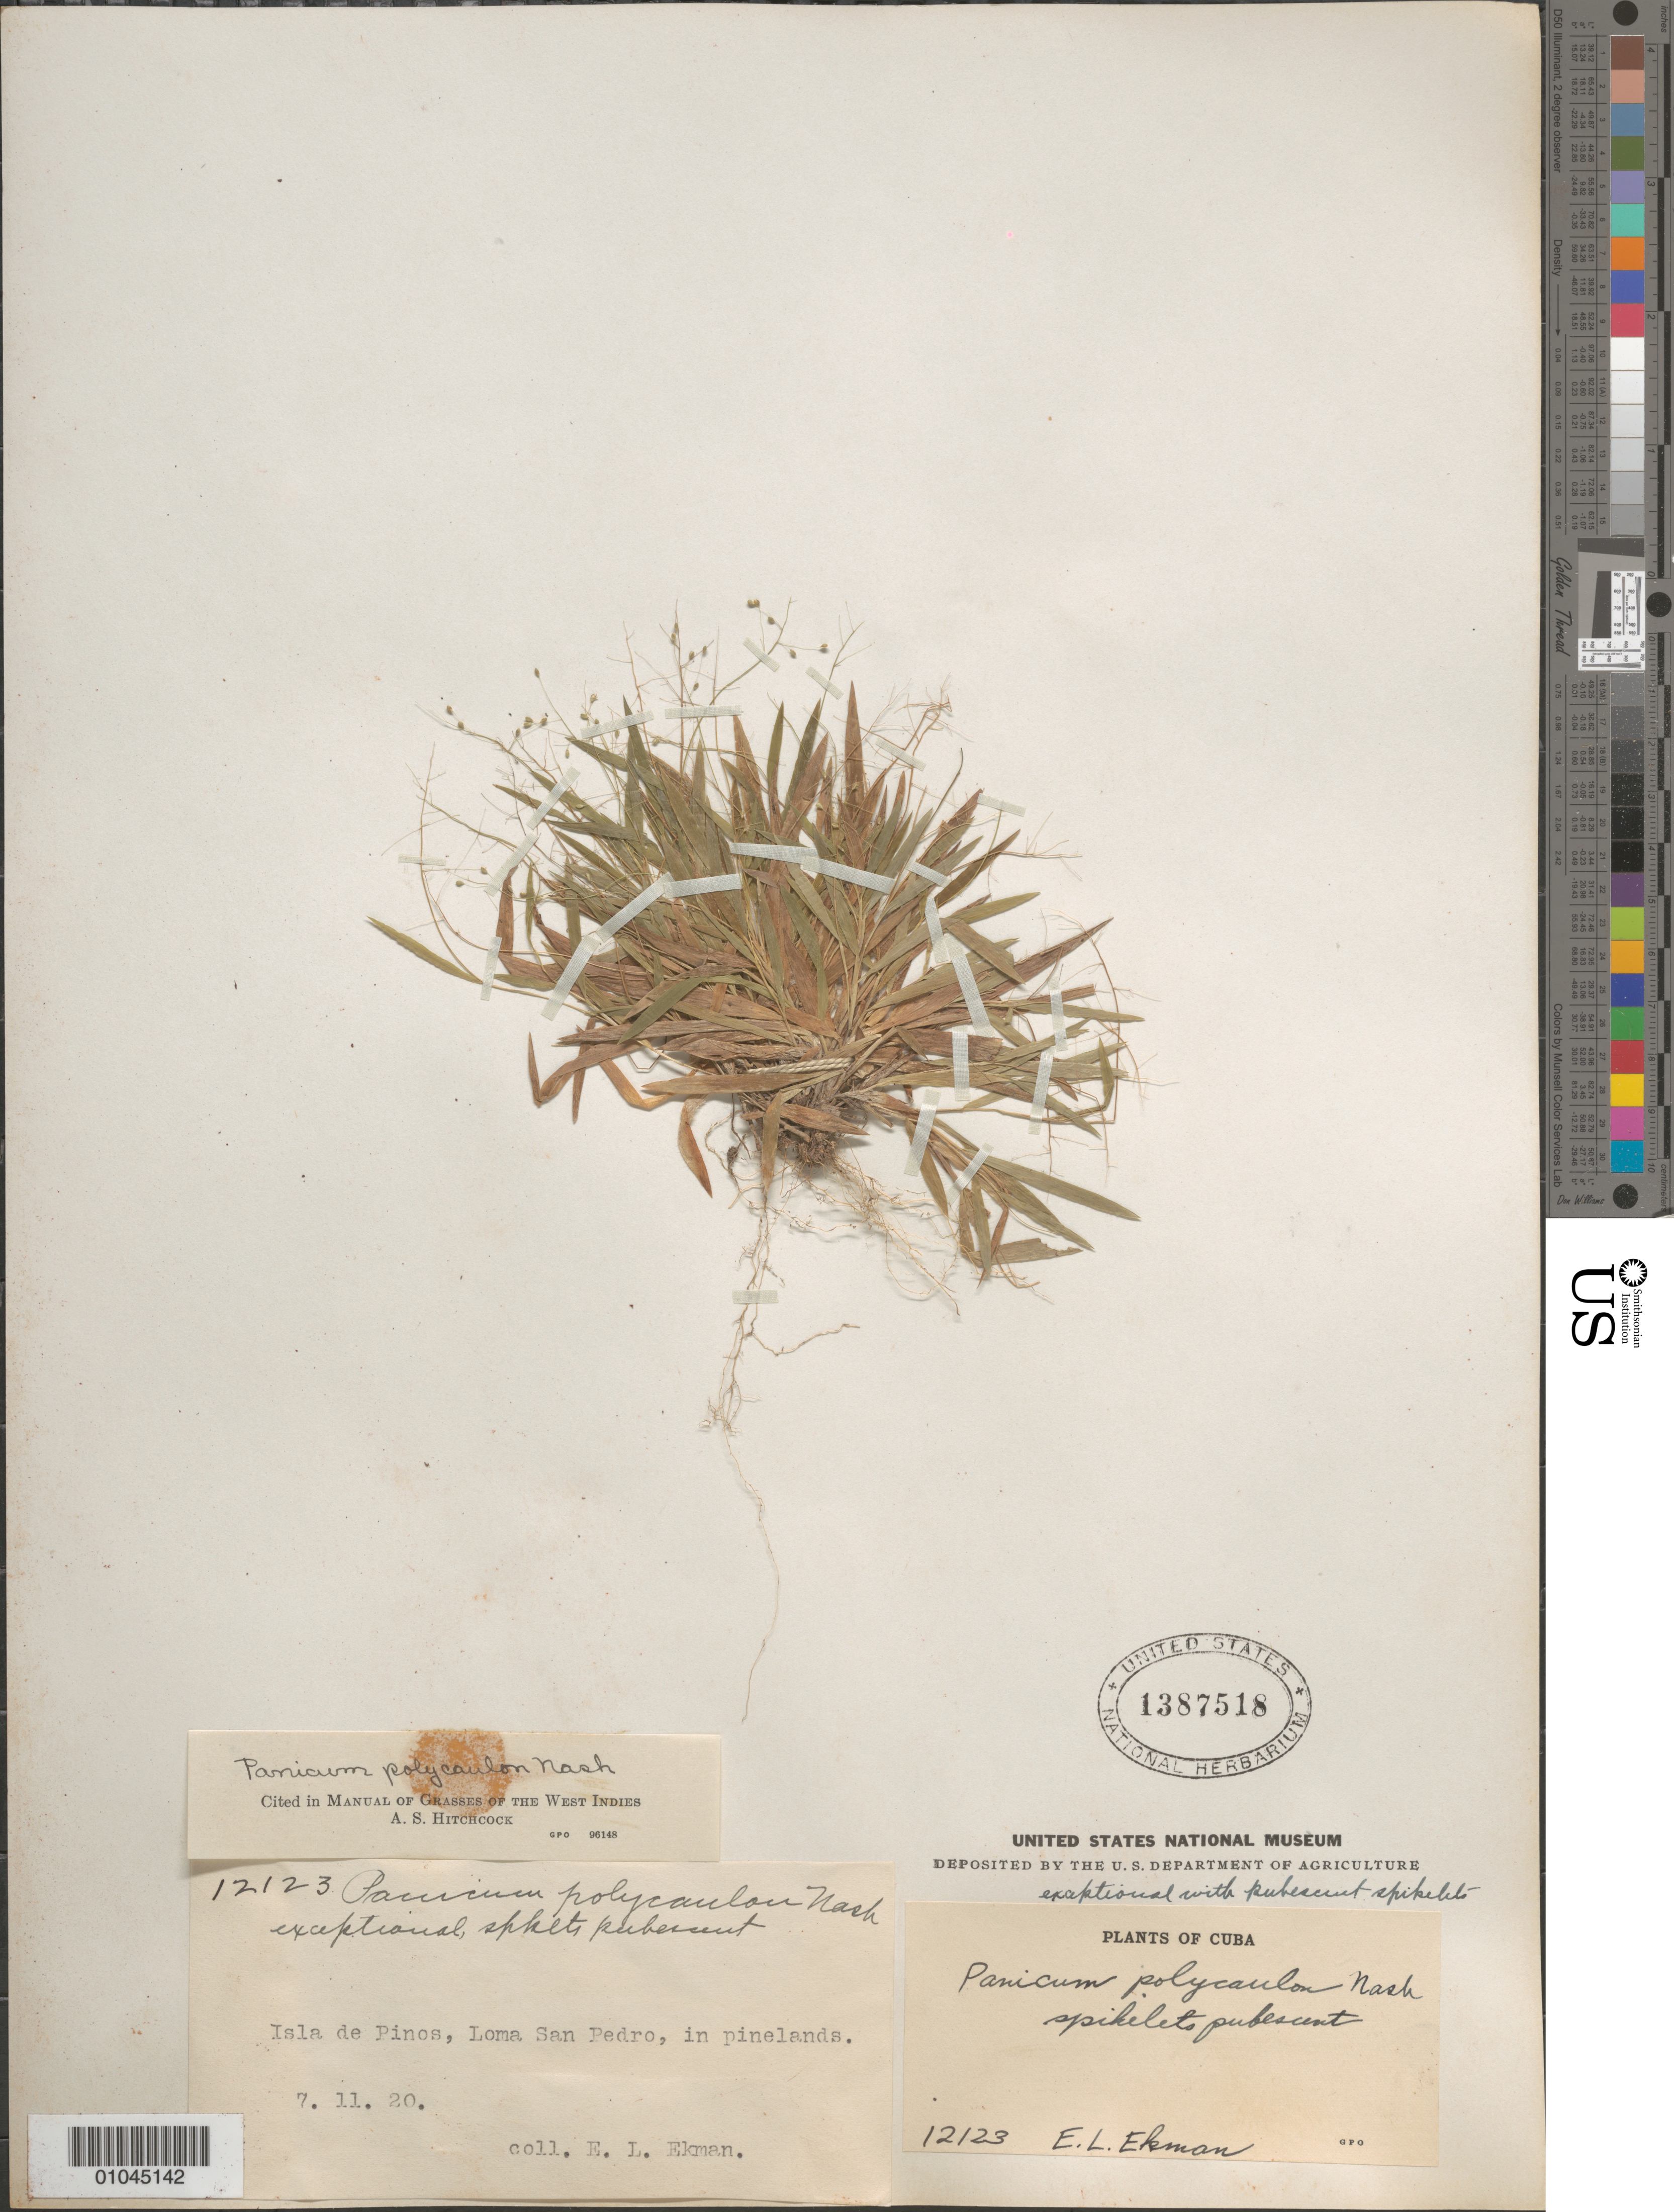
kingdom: Plantae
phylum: Tracheophyta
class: Liliopsida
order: Poales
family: Poaceae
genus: Panicum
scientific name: Panicum polycaulon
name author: Nash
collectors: E. L. Ekman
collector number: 12123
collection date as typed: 07 Nov 1920 or 11 Jul 1920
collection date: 1920-07-11 or 1920-11-07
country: Cuba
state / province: Isla de la Juventud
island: Isla de la Juventud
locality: Loma San Pedro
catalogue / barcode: US 1387518